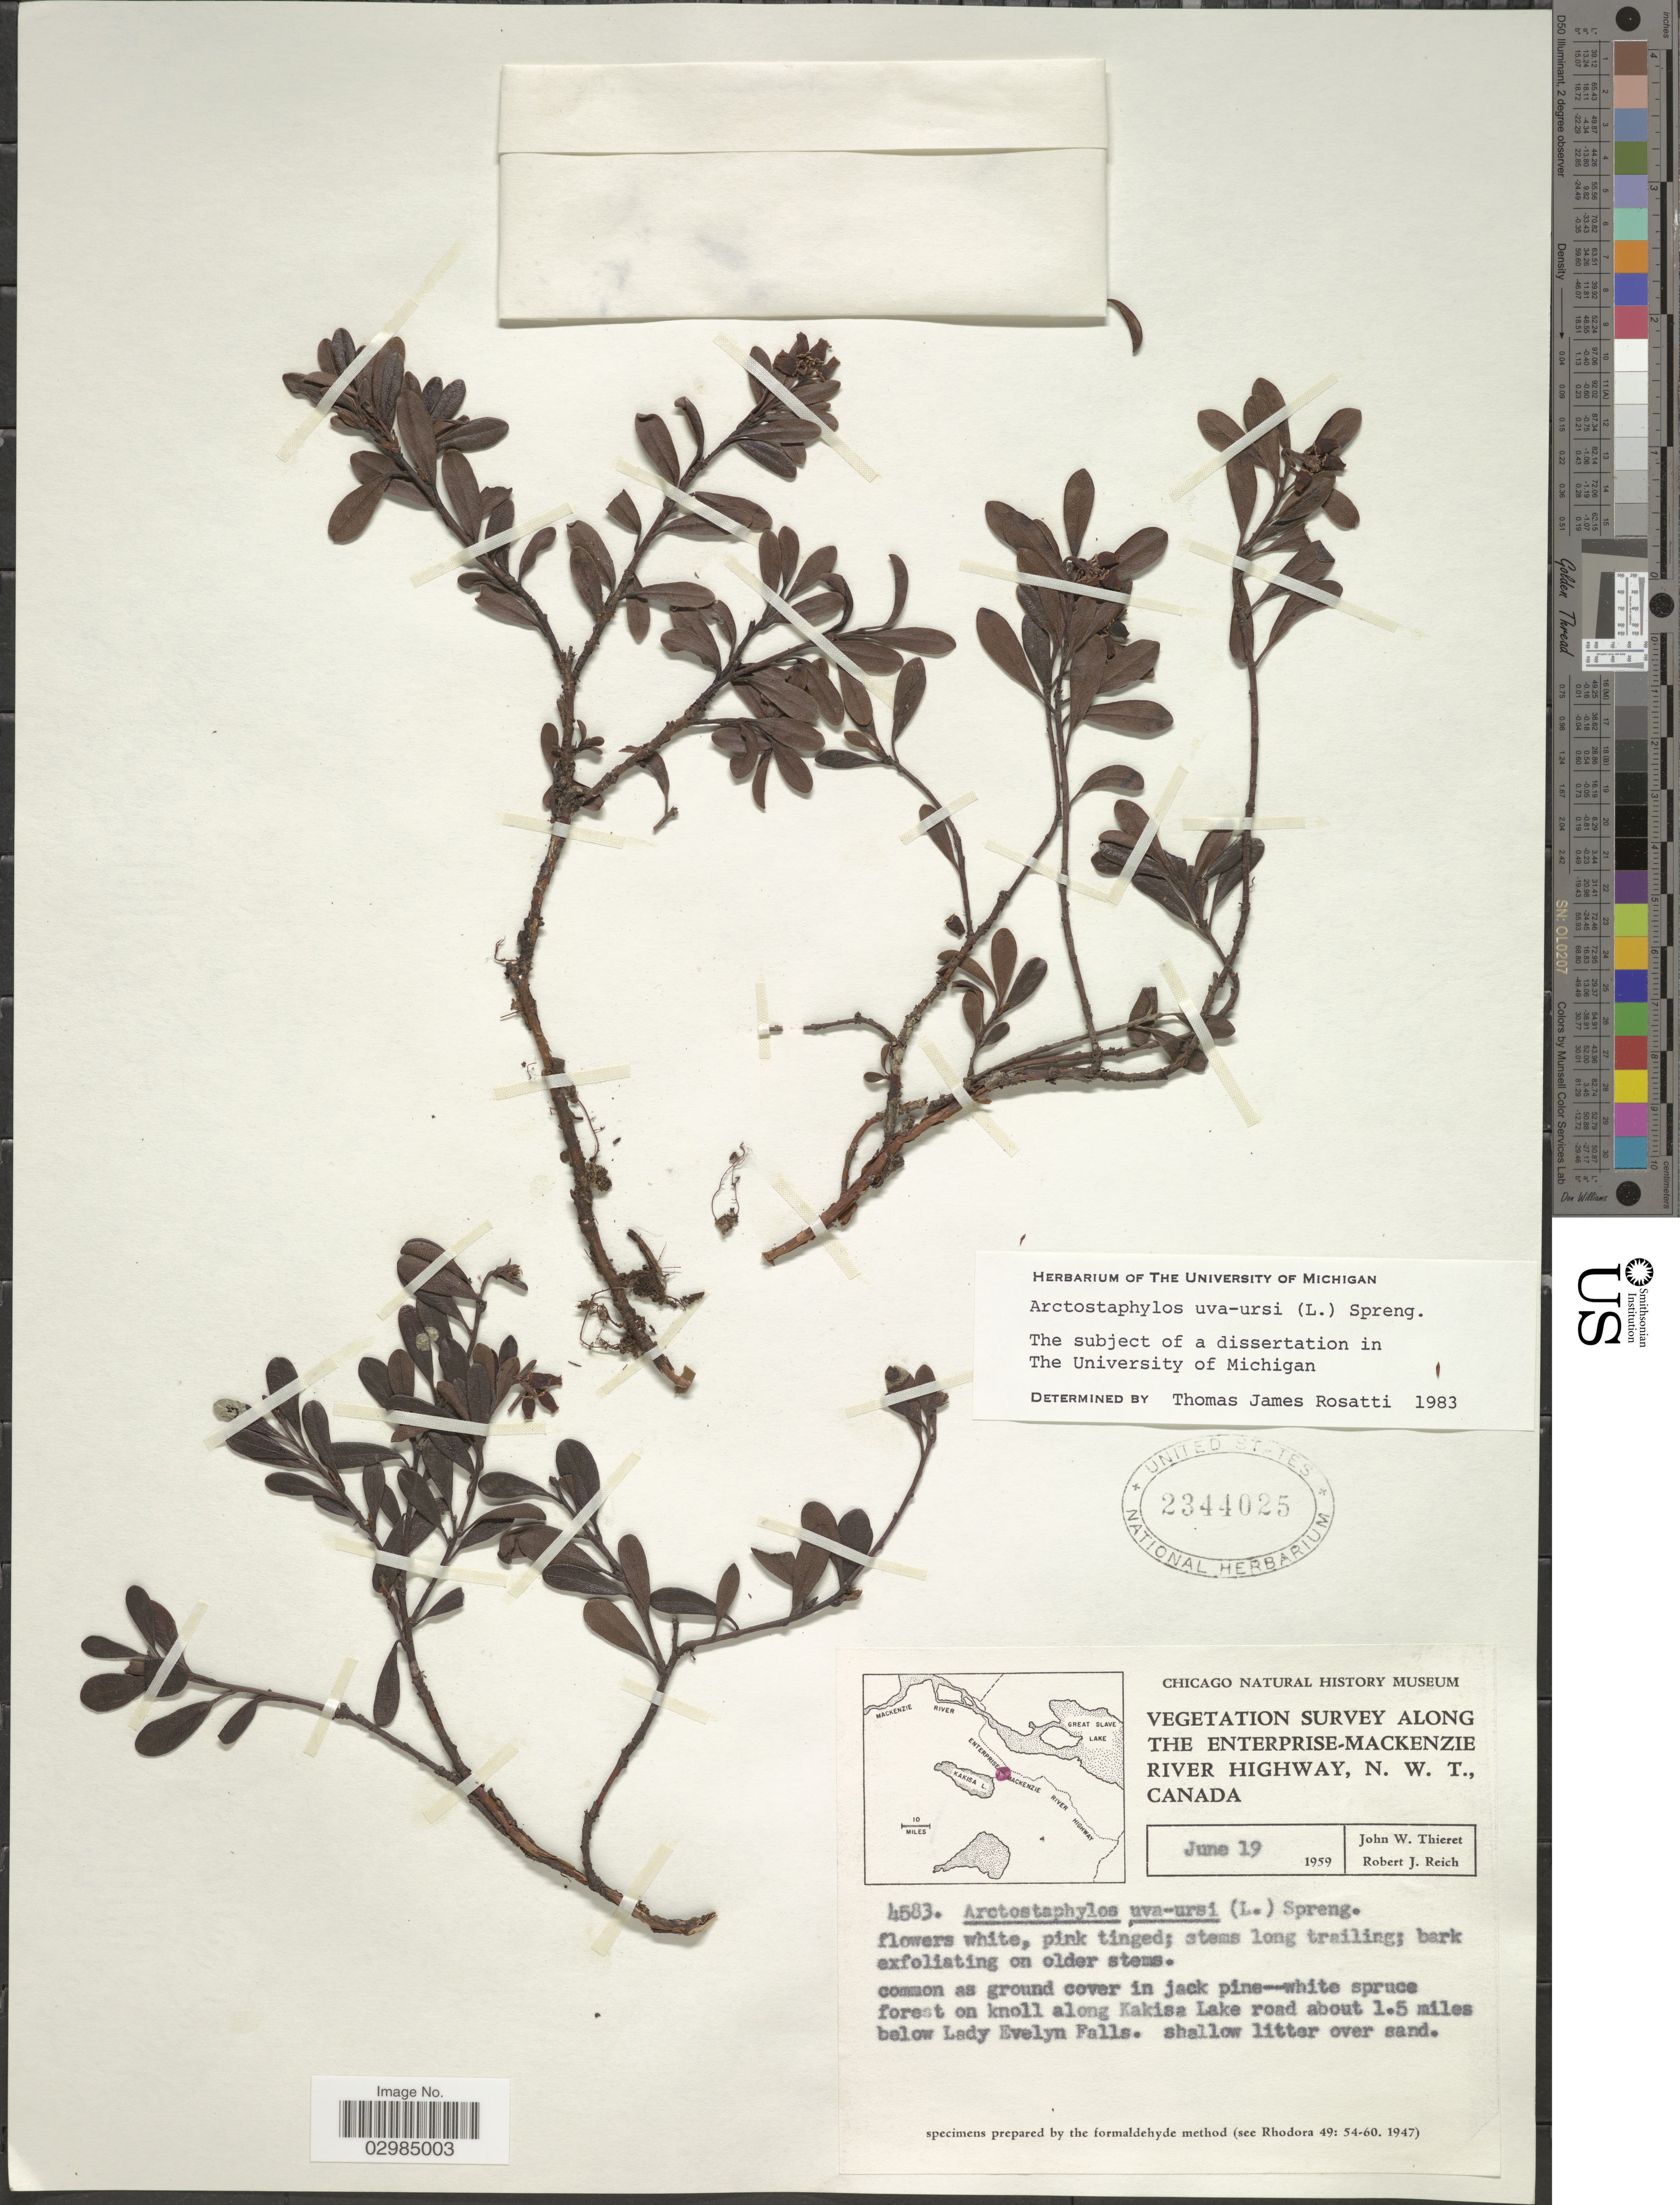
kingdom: Plantae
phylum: Tracheophyta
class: Magnoliopsida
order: Ericales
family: Ericaceae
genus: Arctostaphylos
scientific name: Arctostaphylos uva-ursi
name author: (L.) Spreng.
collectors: J. W. Thieret & R. Reich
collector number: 4583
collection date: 1959-06-19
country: Canada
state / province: Northwest Territories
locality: Along the Enterprise-Mackenzie River Highway, on knoll along Kakisa Lake road about 1.5 miles below Lady Evelyn Falls.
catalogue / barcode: US 2344025